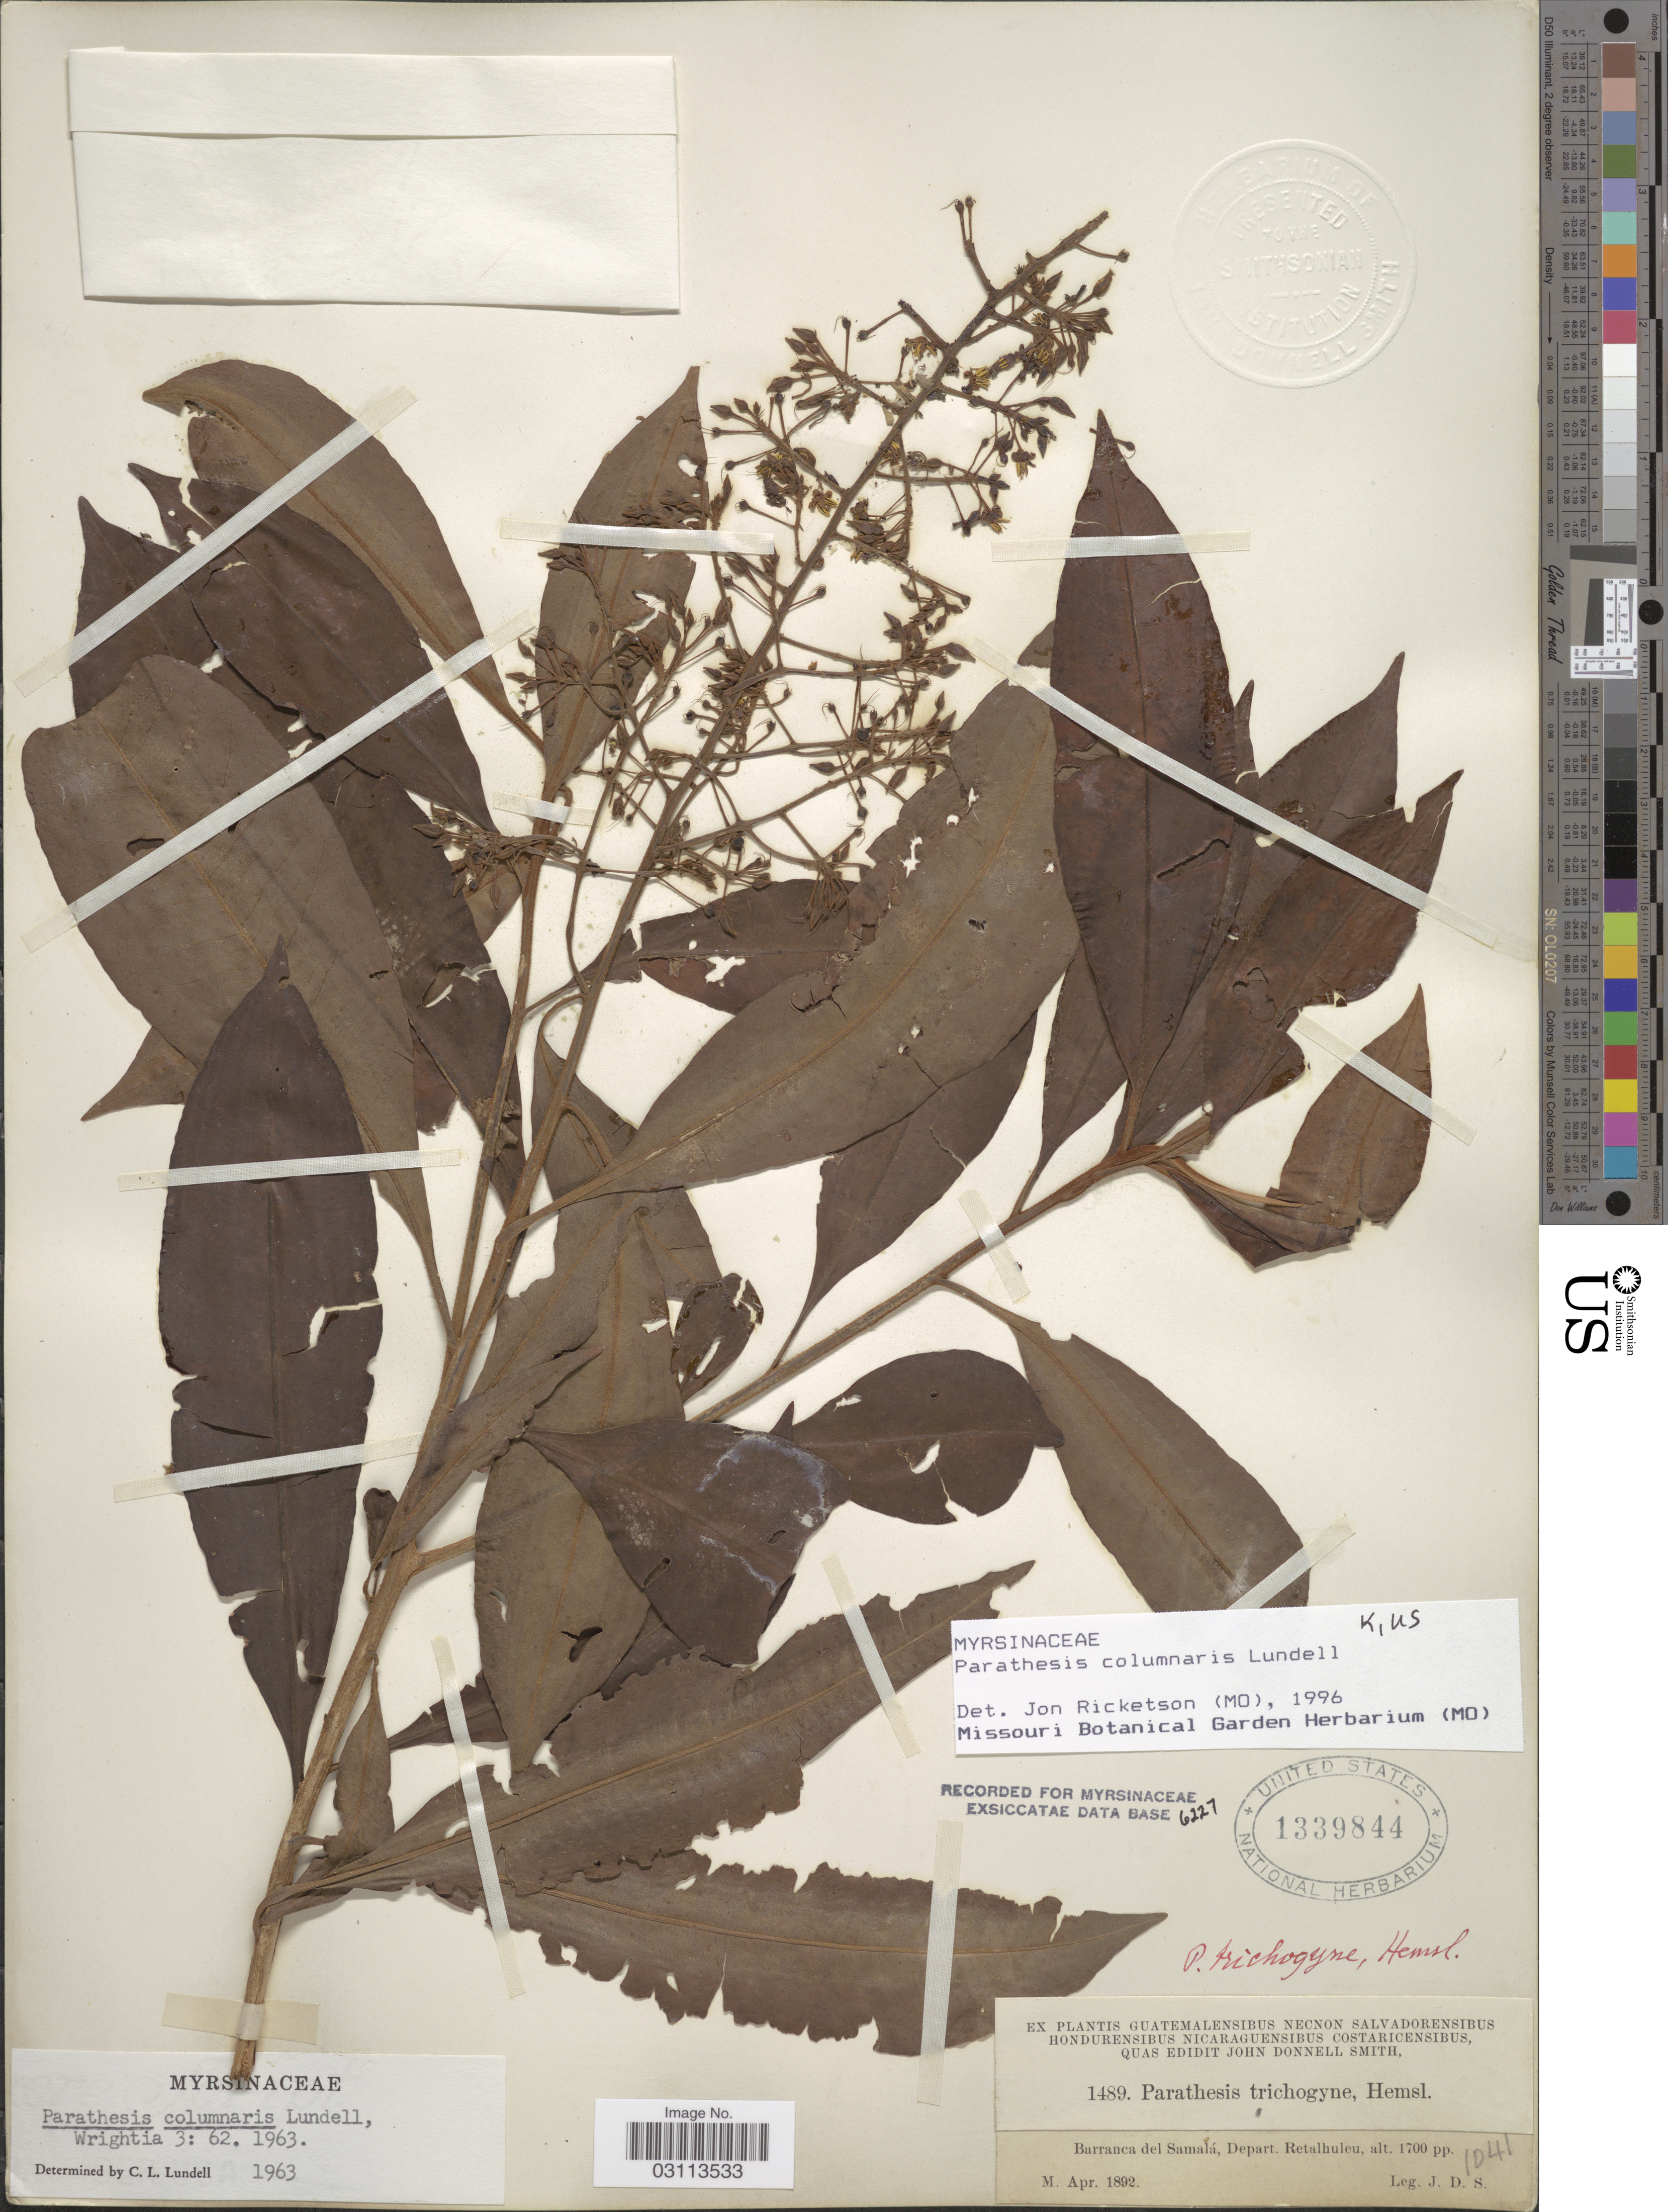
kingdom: Plantae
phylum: Tracheophyta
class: Magnoliopsida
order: Ericales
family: Primulaceae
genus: Parathesis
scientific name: Parathesis sp.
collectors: J. Donnell Smith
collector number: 1489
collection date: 1892-04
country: Guatemala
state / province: Retalhuleu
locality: Barranca del Samalá, Depart. Retalhuleu.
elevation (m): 518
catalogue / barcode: US 1339844